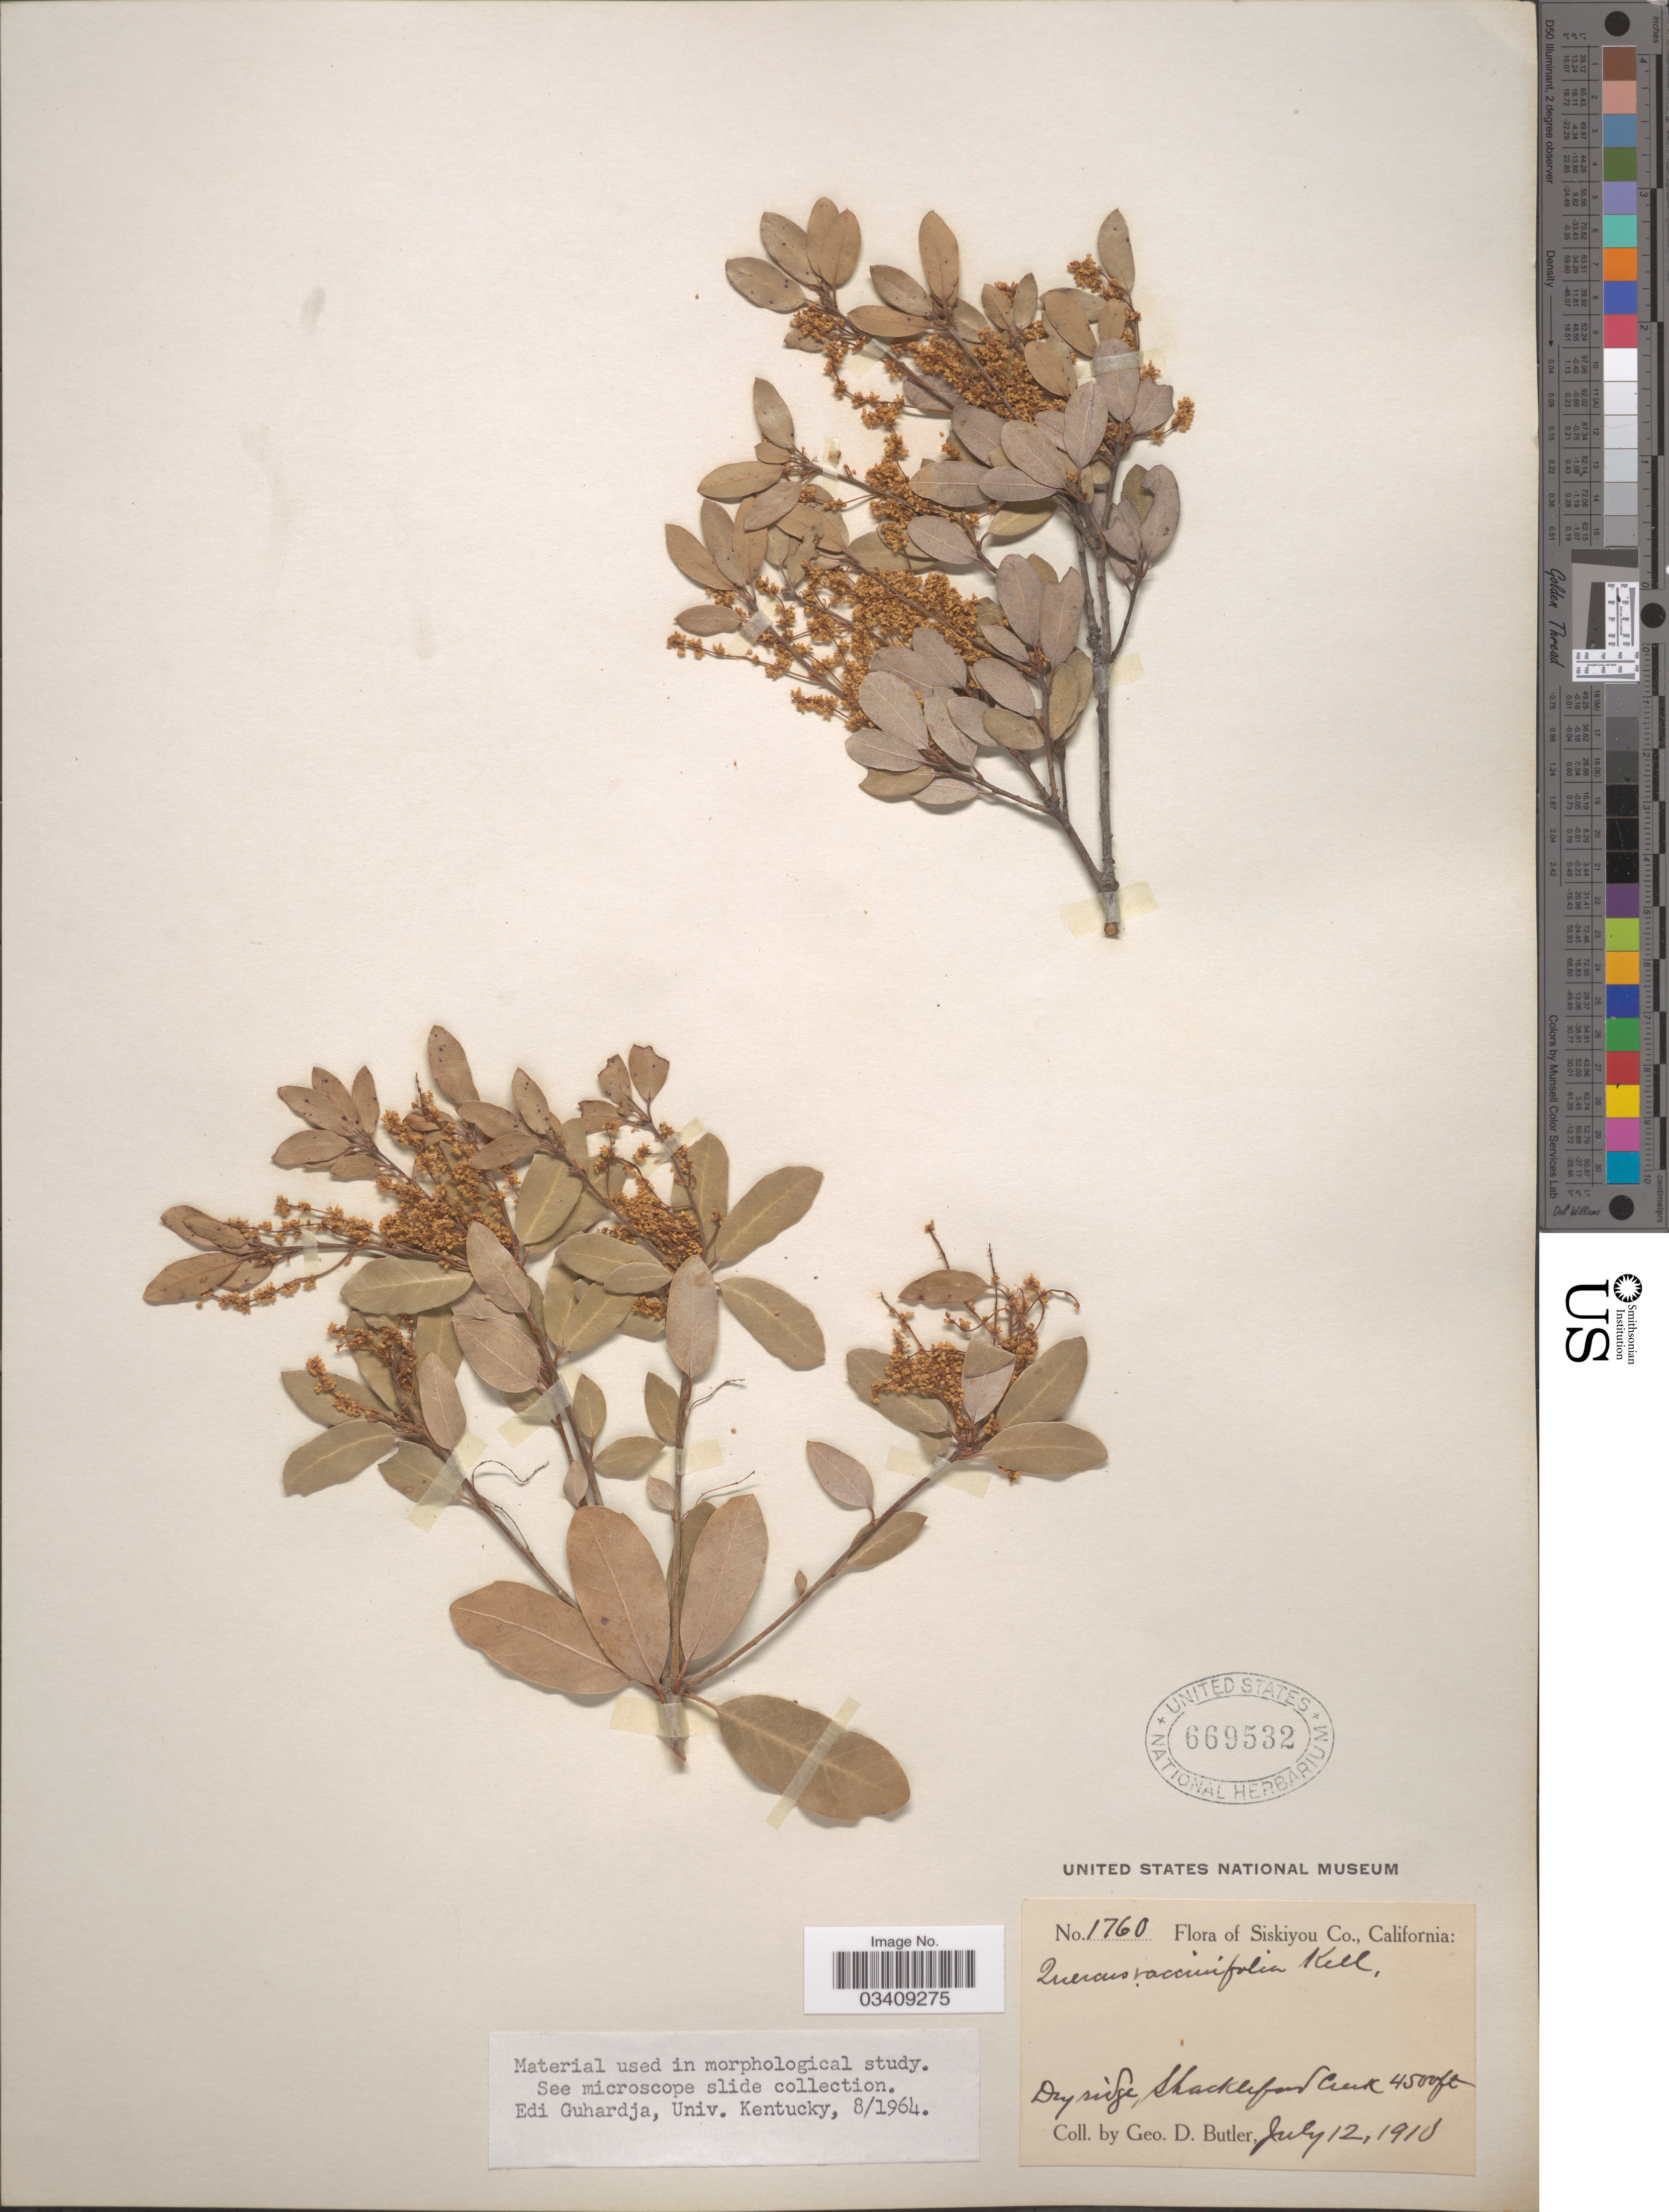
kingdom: Plantae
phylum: Tracheophyta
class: Magnoliopsida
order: Fagales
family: Fagaceae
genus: Quercus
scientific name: Quercus aaata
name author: C.H. Müll.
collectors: G. D. Butler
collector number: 1760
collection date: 1910-07-12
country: United States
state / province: California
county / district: Siskiyou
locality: Siskiyou Co., Dry ridge Shackleford Creek.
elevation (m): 1372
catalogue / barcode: US 669532